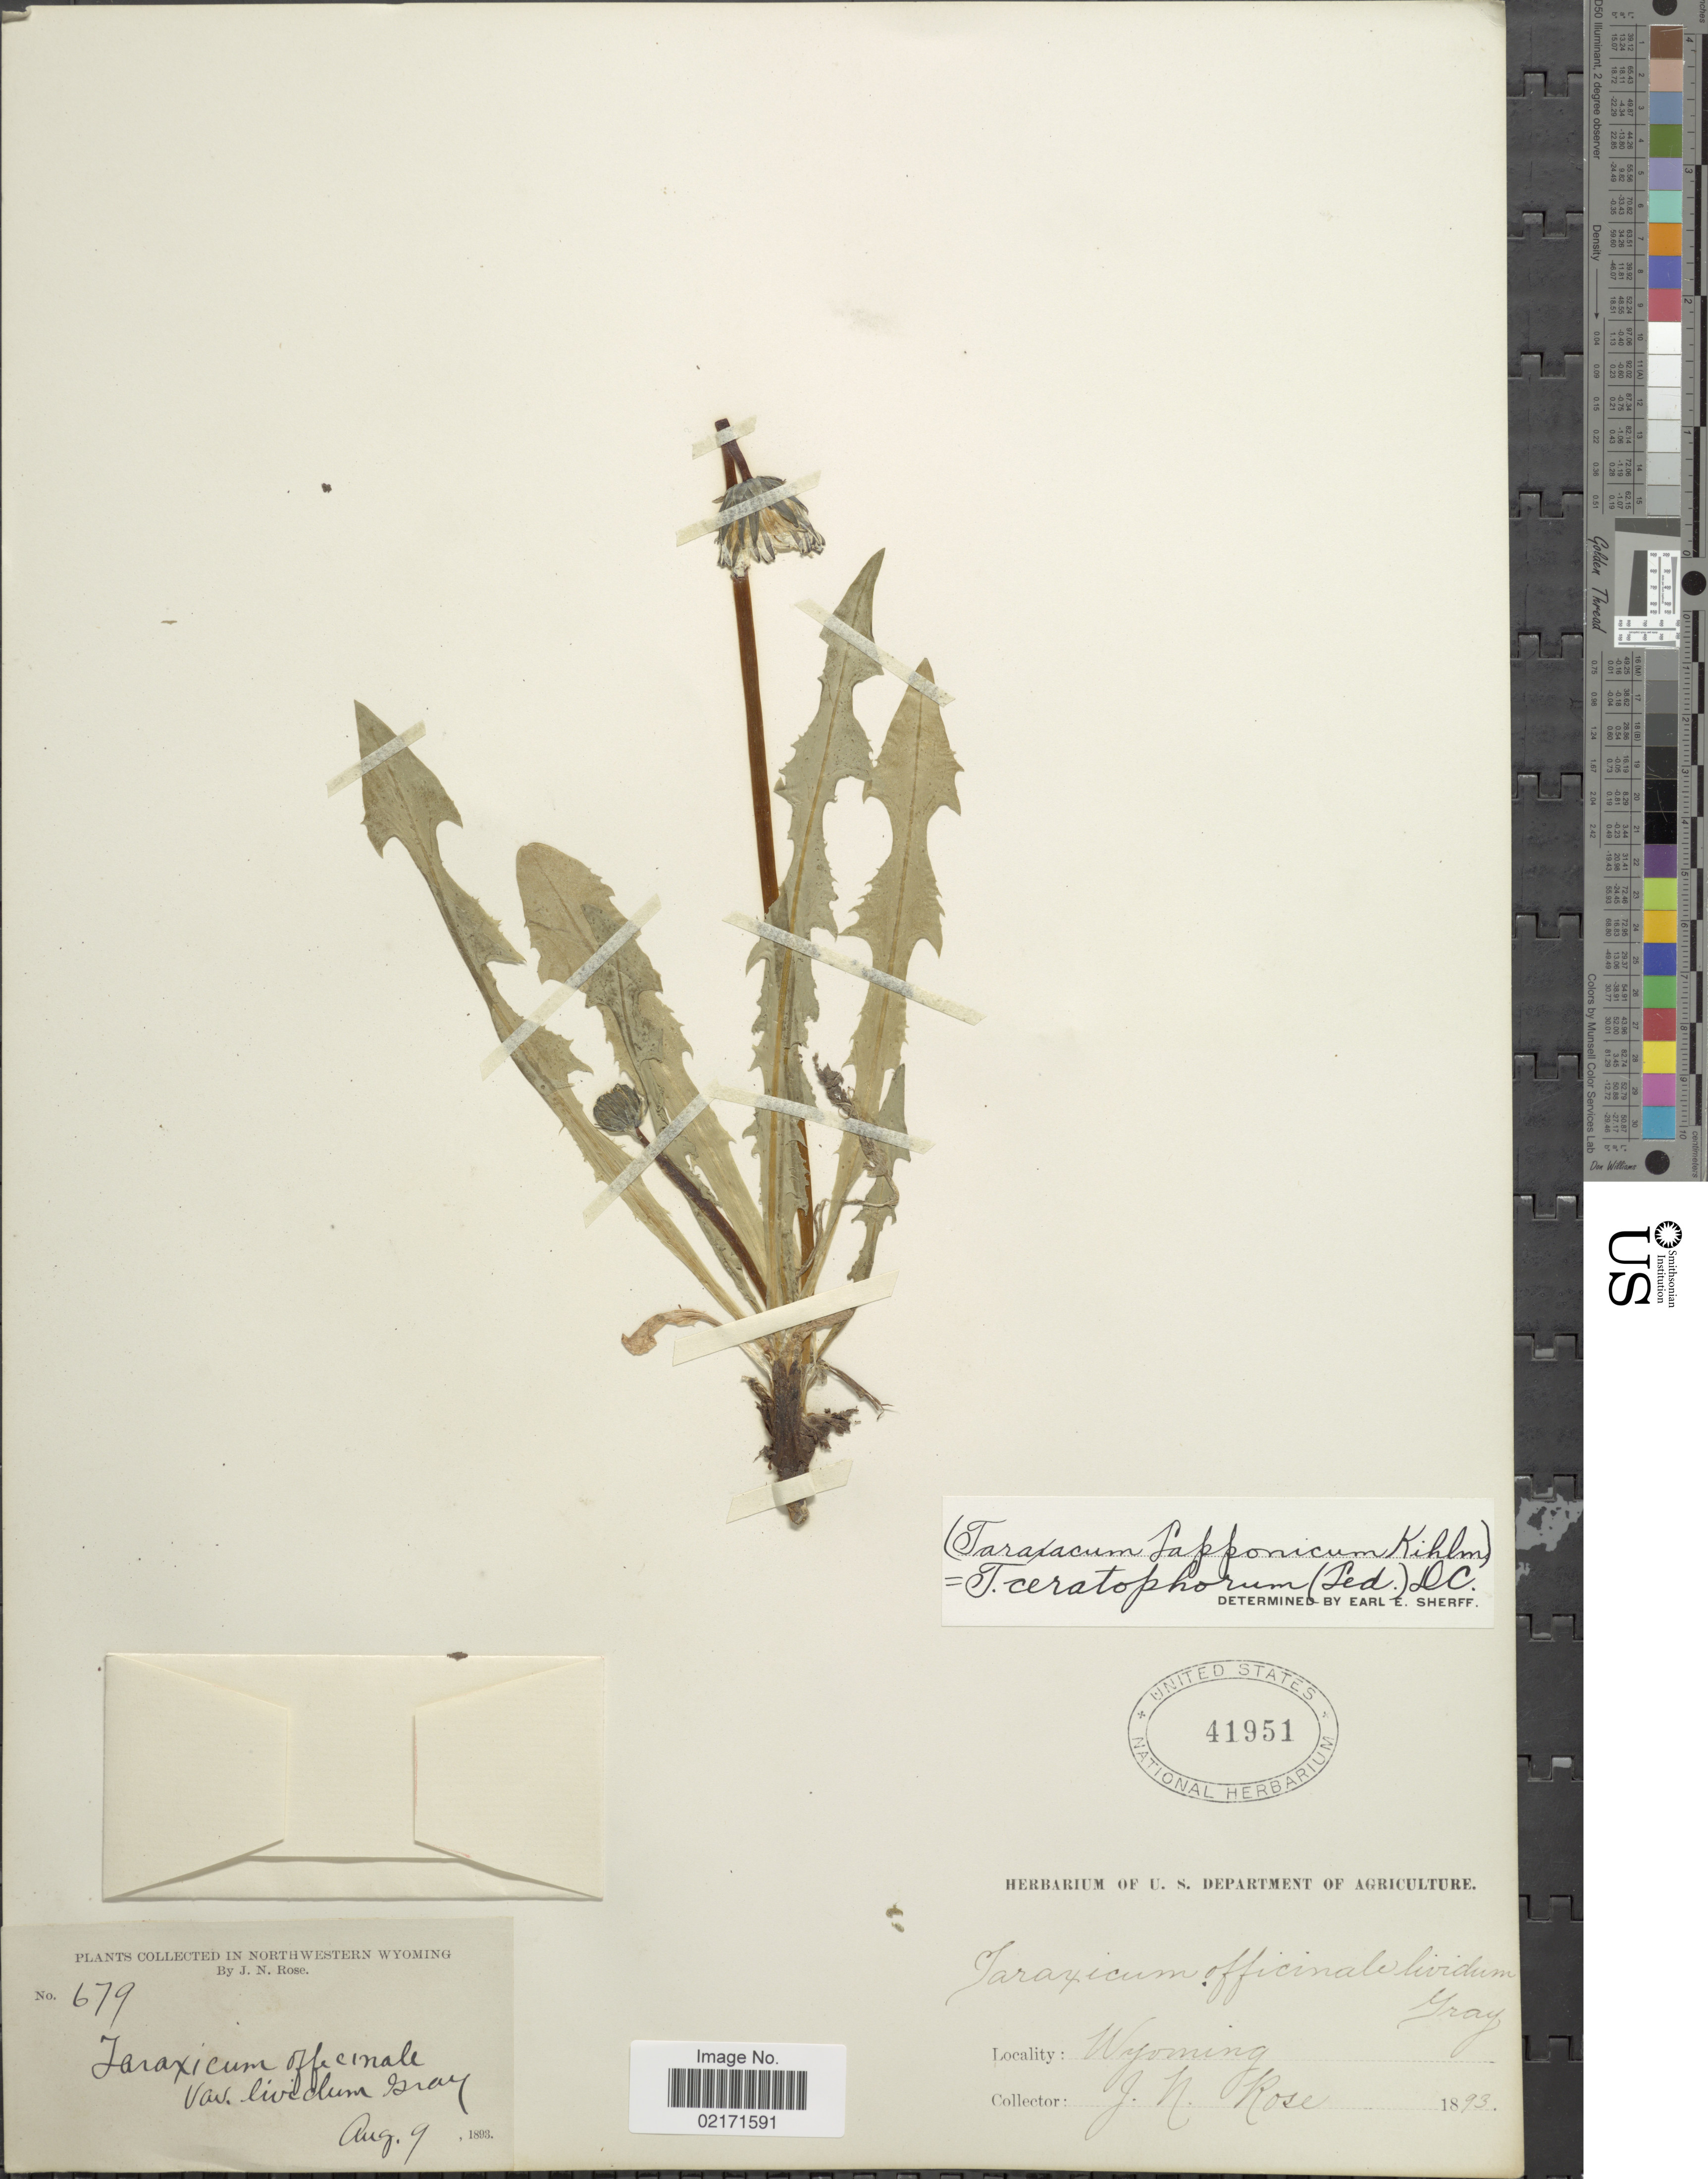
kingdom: Plantae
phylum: Tracheophyta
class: Magnoliopsida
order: Asterales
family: Asteraceae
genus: Taraxacum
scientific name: Taraxacum ceratophorum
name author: (Ledeb.) DC.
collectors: J. N. Rose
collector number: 679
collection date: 1893-08-09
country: United States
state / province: Wyoming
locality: Northwestern Wyoming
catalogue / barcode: US 41951